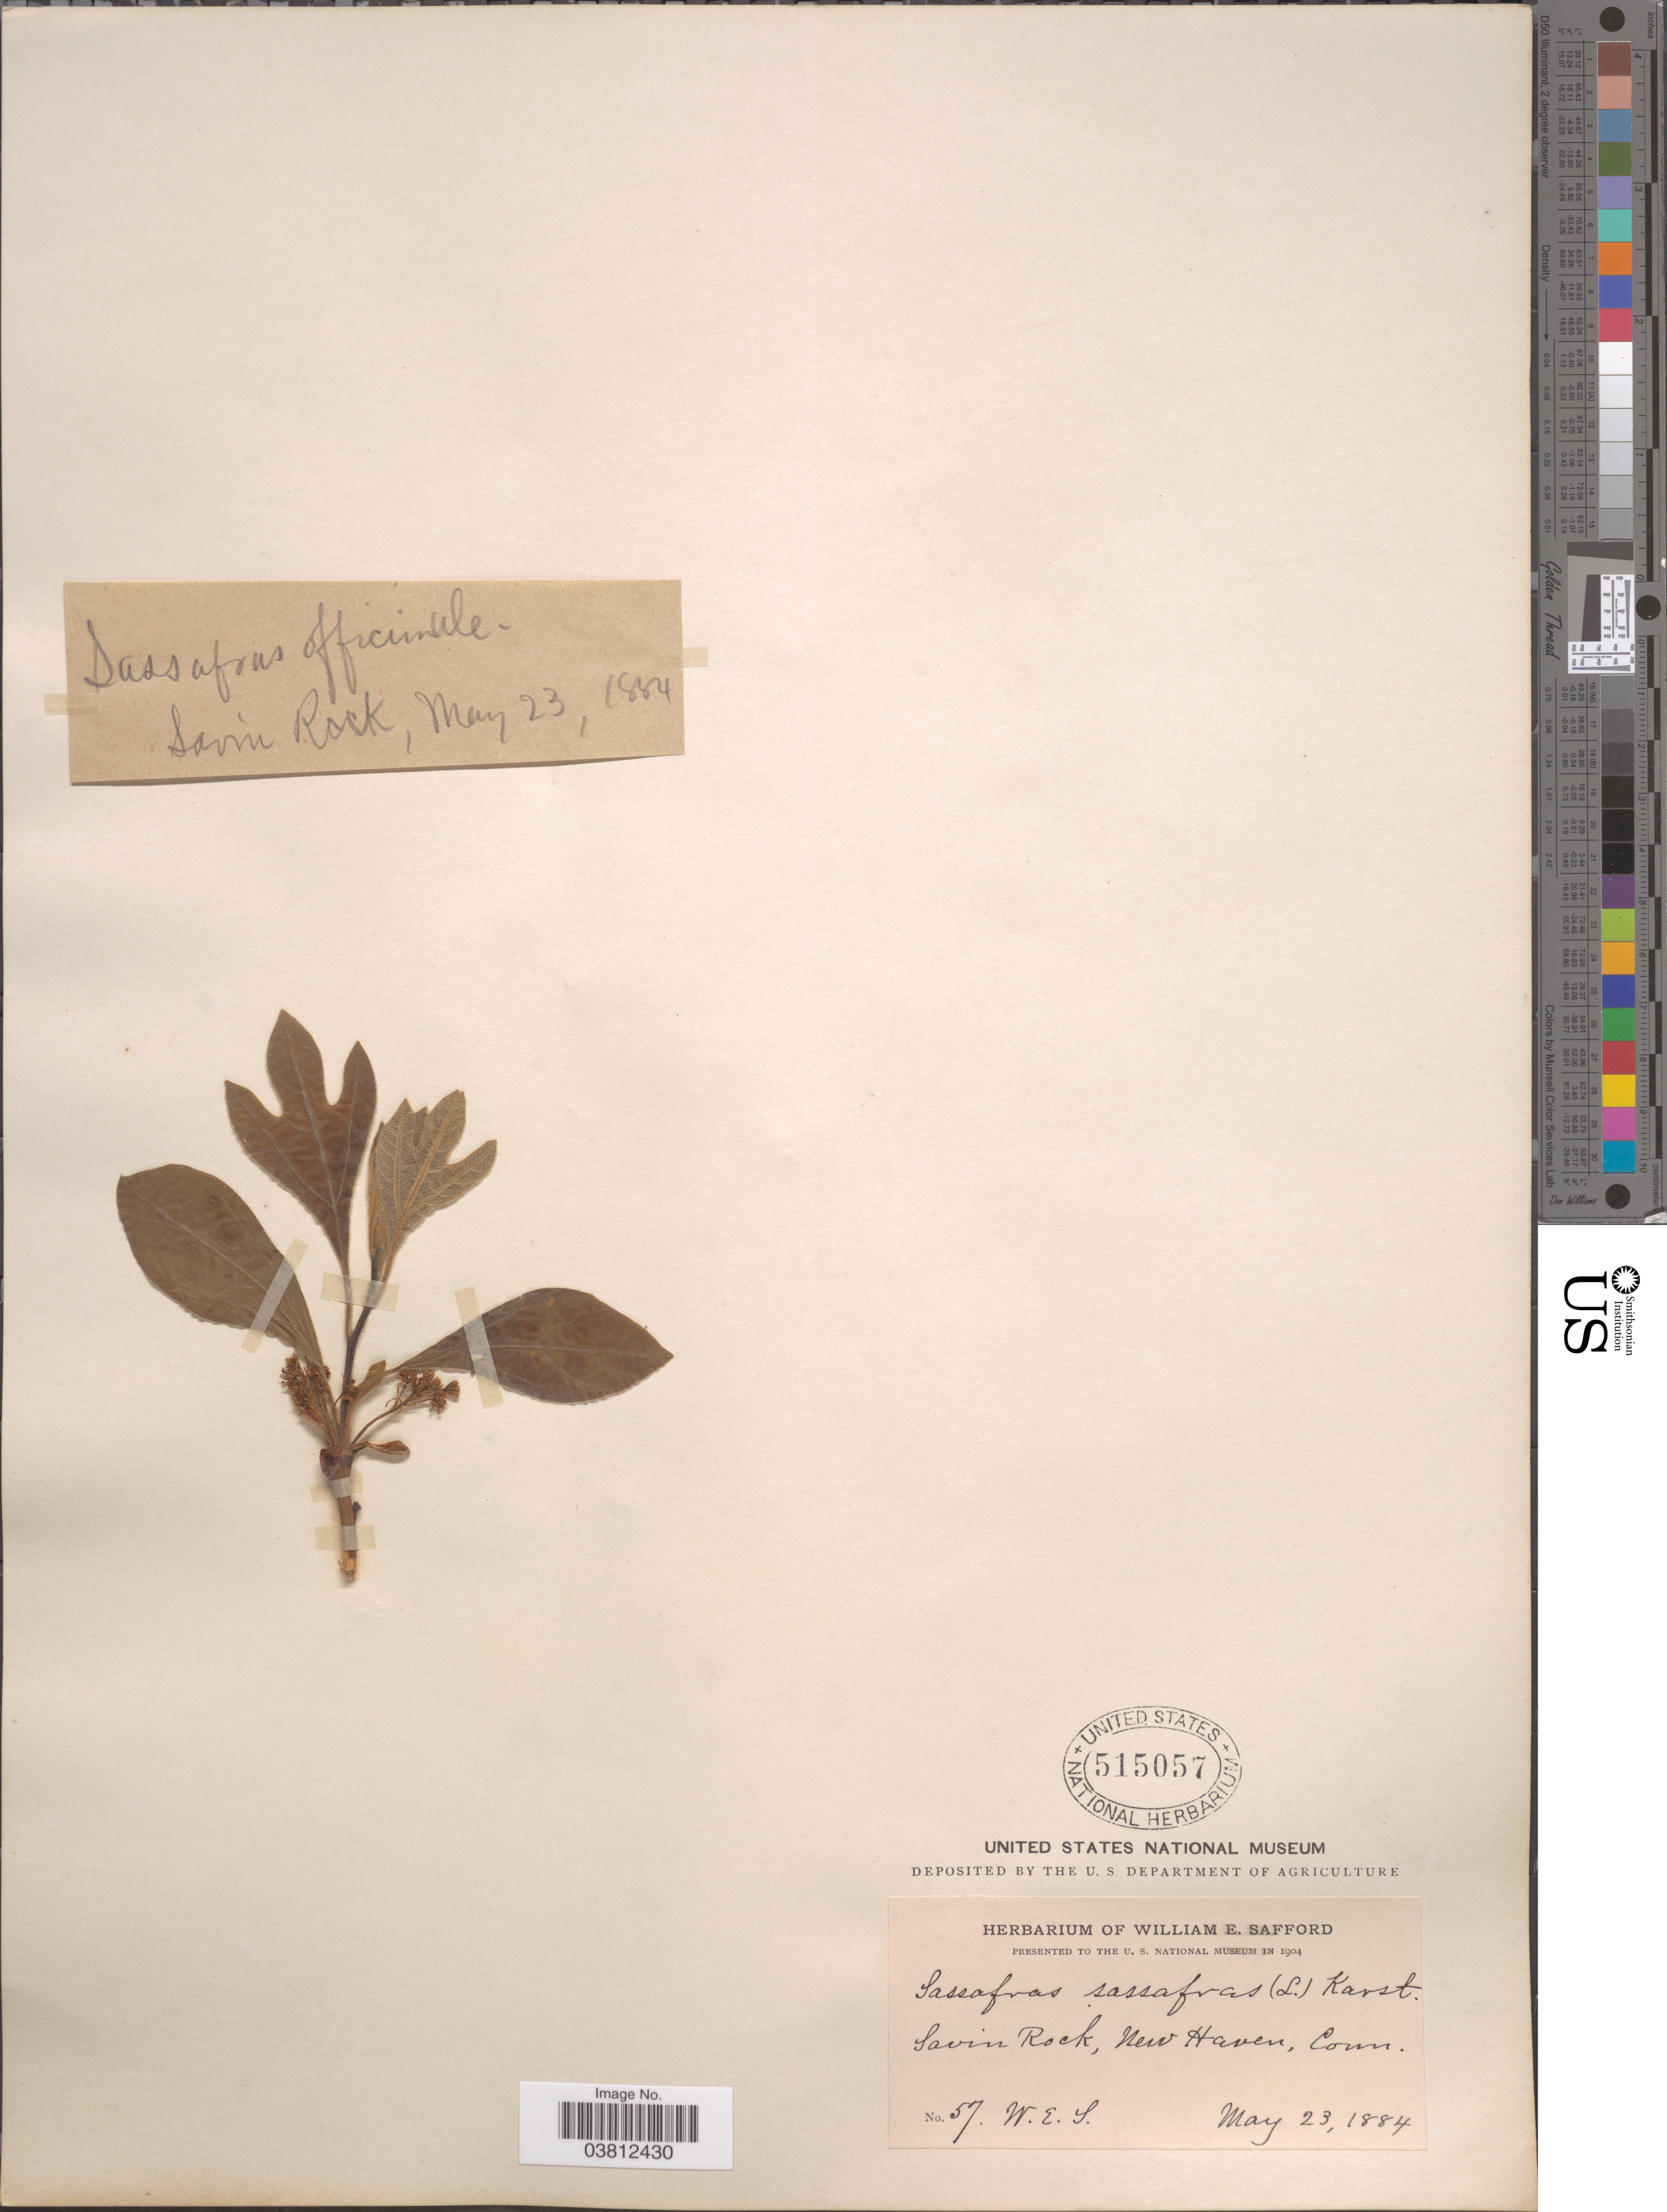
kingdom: Plantae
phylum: Tracheophyta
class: Magnoliopsida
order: Laurales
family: Lauraceae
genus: Sassafras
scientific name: Sassafras albidum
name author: (Nutt.) Nees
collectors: W. E. Safford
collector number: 57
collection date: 1884-05-23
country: United States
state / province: Connecticut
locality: Savin Rock, New Haven.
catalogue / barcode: US 515057